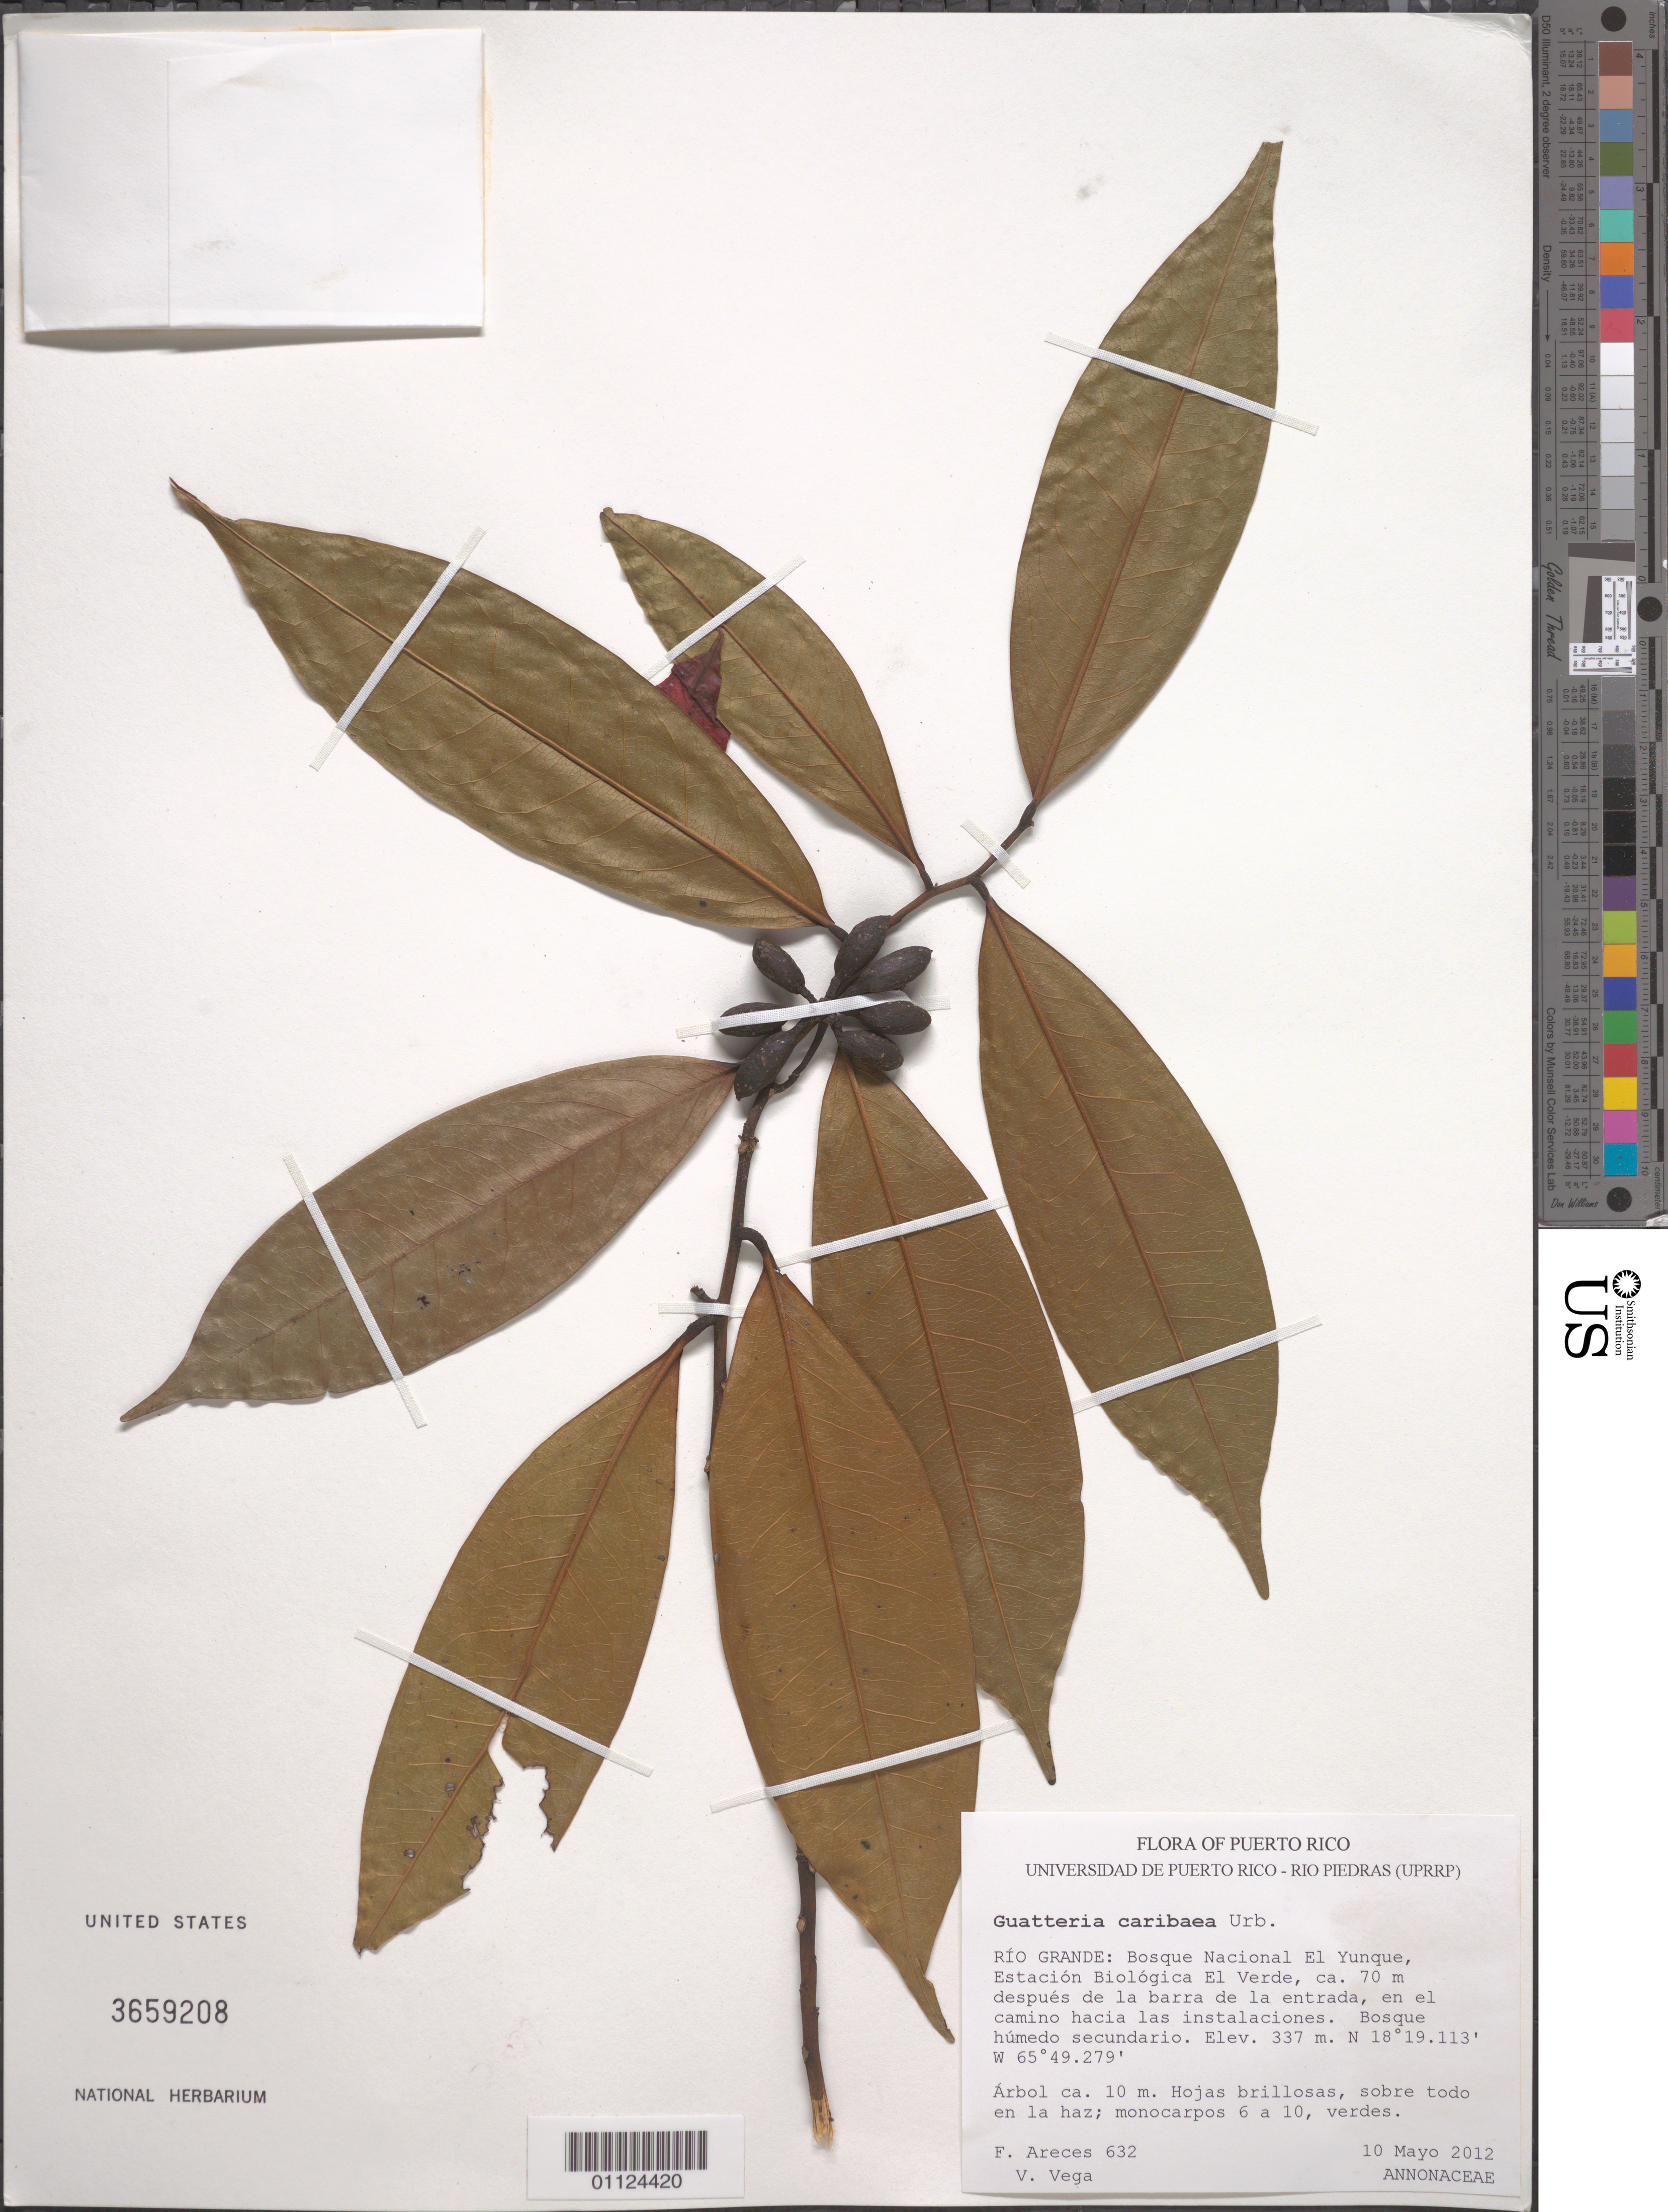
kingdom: Plantae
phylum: Tracheophyta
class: Magnoliopsida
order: Magnoliales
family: Annonaceae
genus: Guatteria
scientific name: Guatteria caribaea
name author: Urb.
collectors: F. Areces Berazaín & V. Vega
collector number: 632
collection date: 2012-05-10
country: Puerto Rico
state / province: Río Grande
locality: Bosque Nacional El Yunque, Estación Biológica El Verde, ca. 70 m después de la barra de la entrada, en el camino hacia las instalaciones.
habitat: Bosque húmedo secundario.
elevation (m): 337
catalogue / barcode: US 3659208